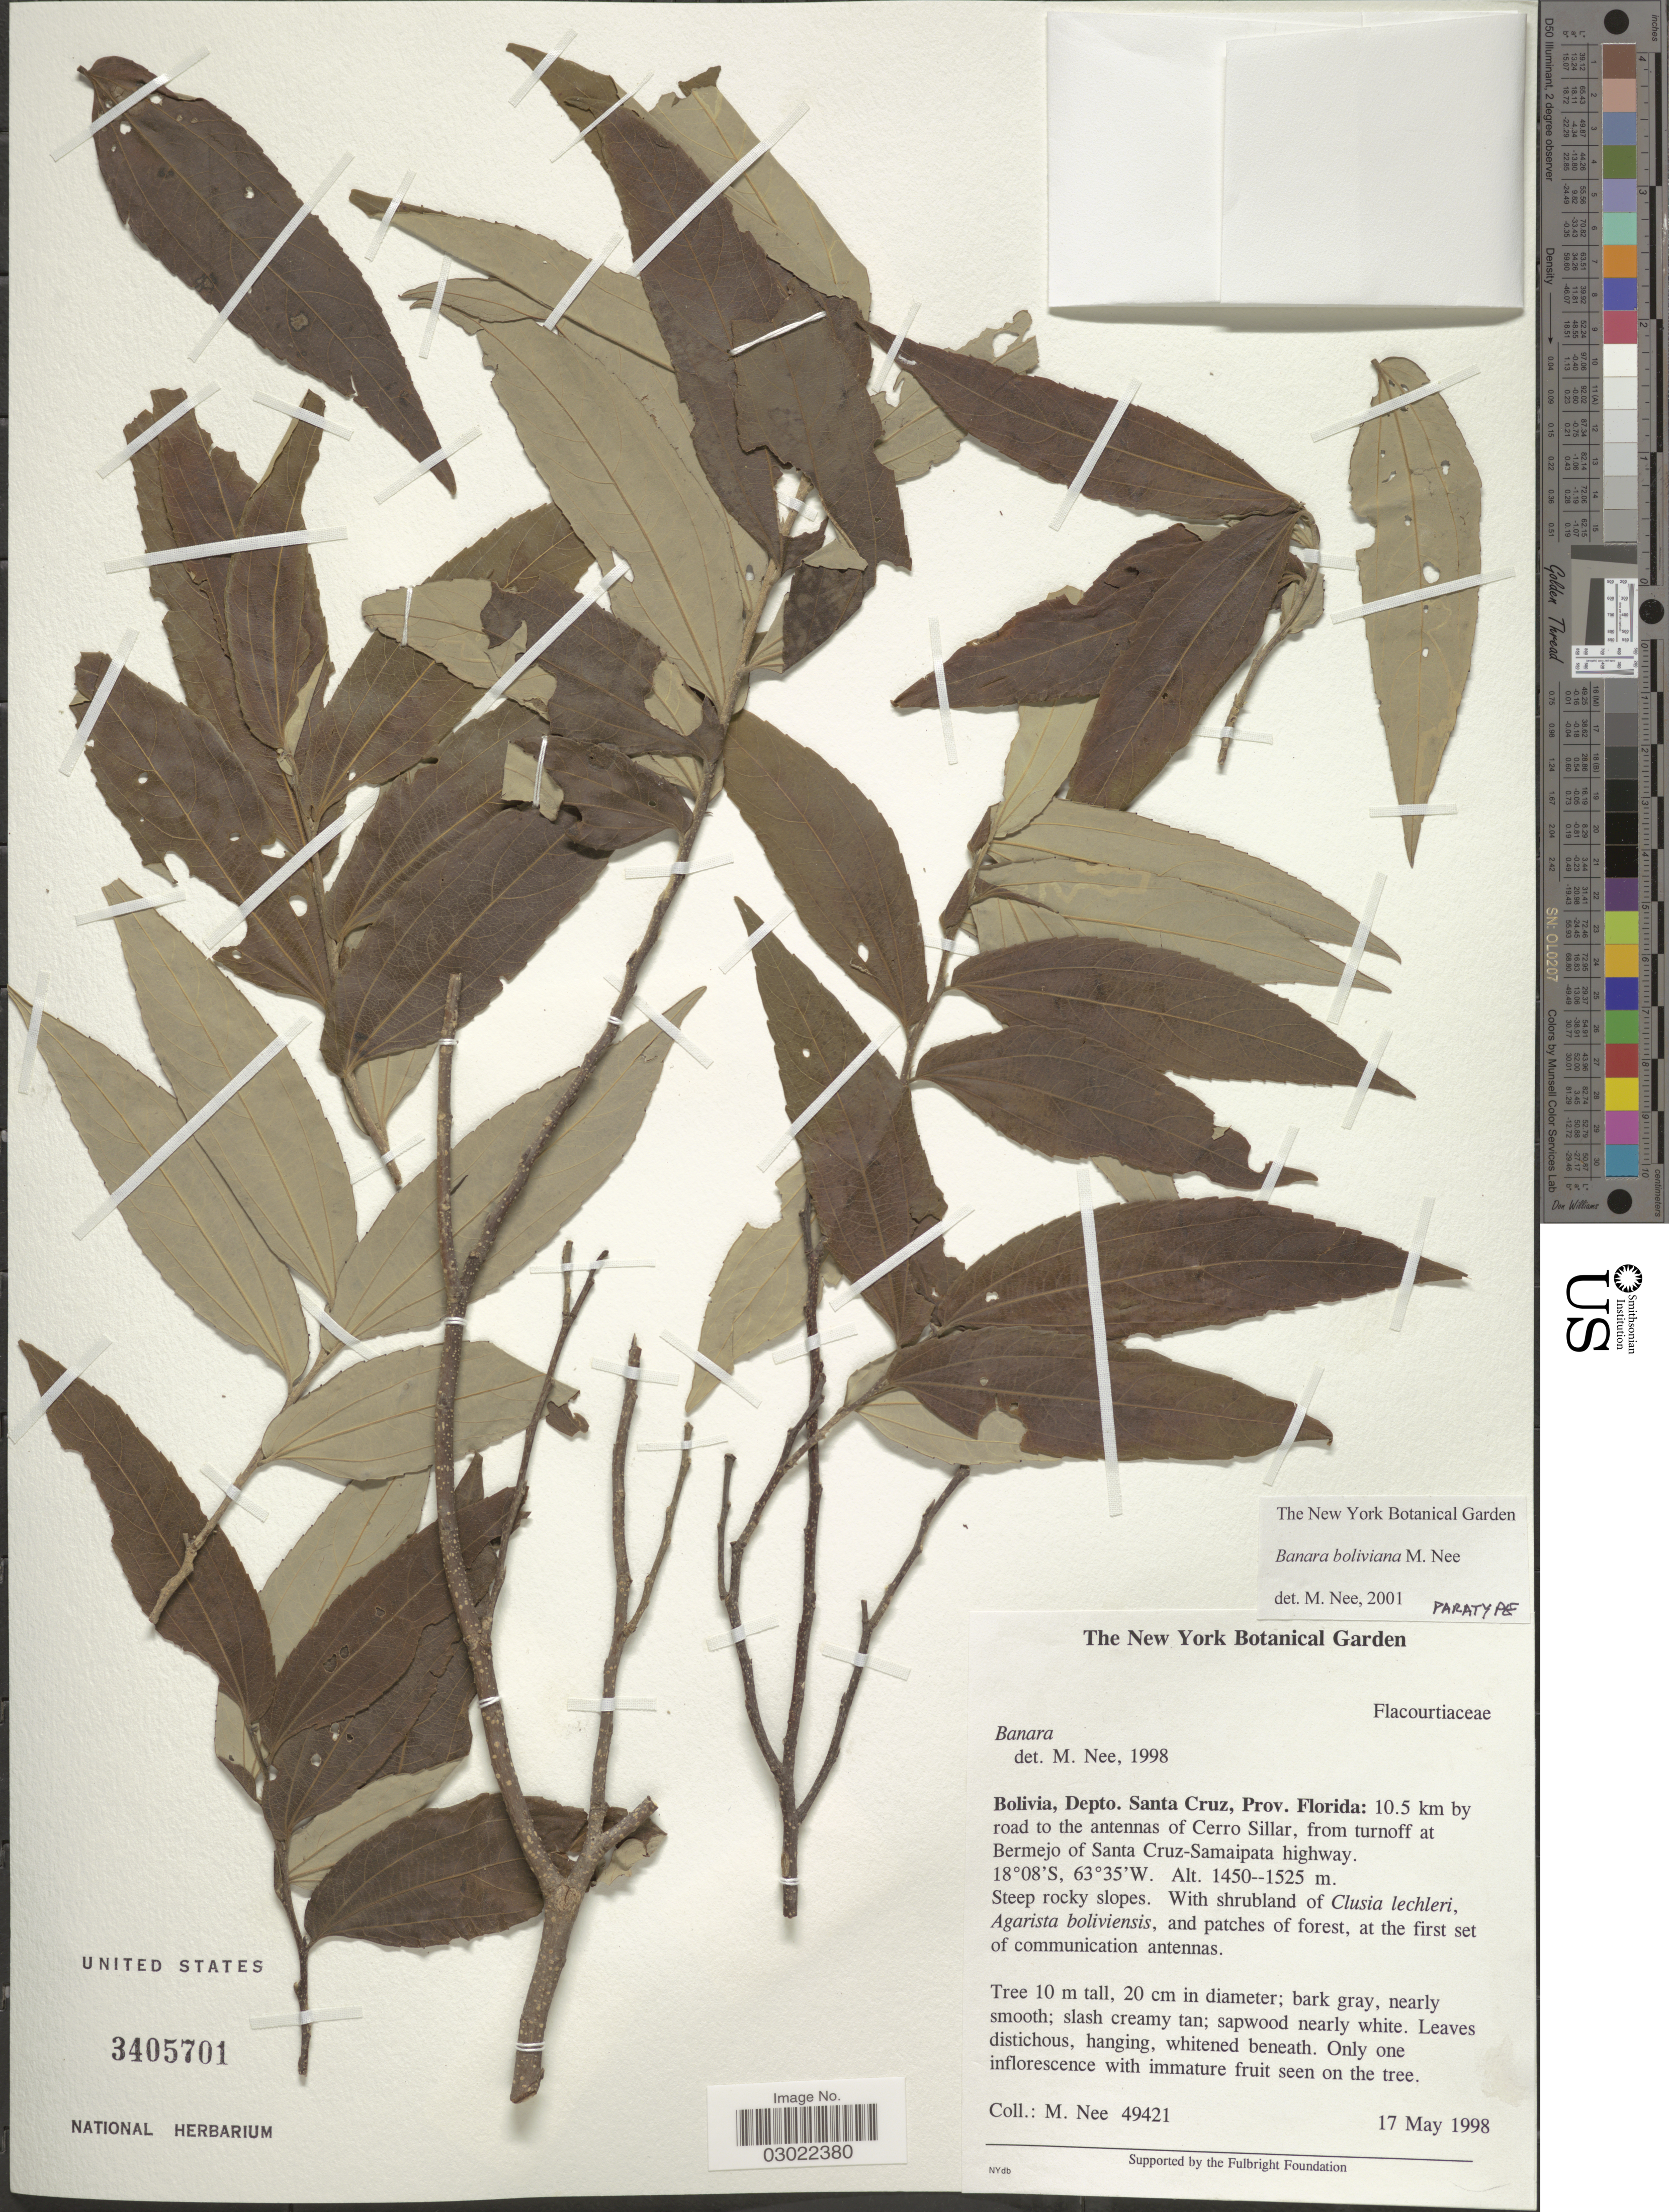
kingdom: Plantae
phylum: Tracheophyta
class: Magnoliopsida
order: Malpighiales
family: Salicaceae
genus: Banara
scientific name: Banara boliviana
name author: M. Nee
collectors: M. Nee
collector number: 49421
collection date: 1998-05-17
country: Bolivia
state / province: Santa Cruz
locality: Depto. Santa Cruz, Prov. Florida: 10.5 km by road to the antennas of Cerro Sillar, from turnoff at Bermejo of Santa Cruz-Samaipata highway.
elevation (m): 1450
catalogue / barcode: US 3405701